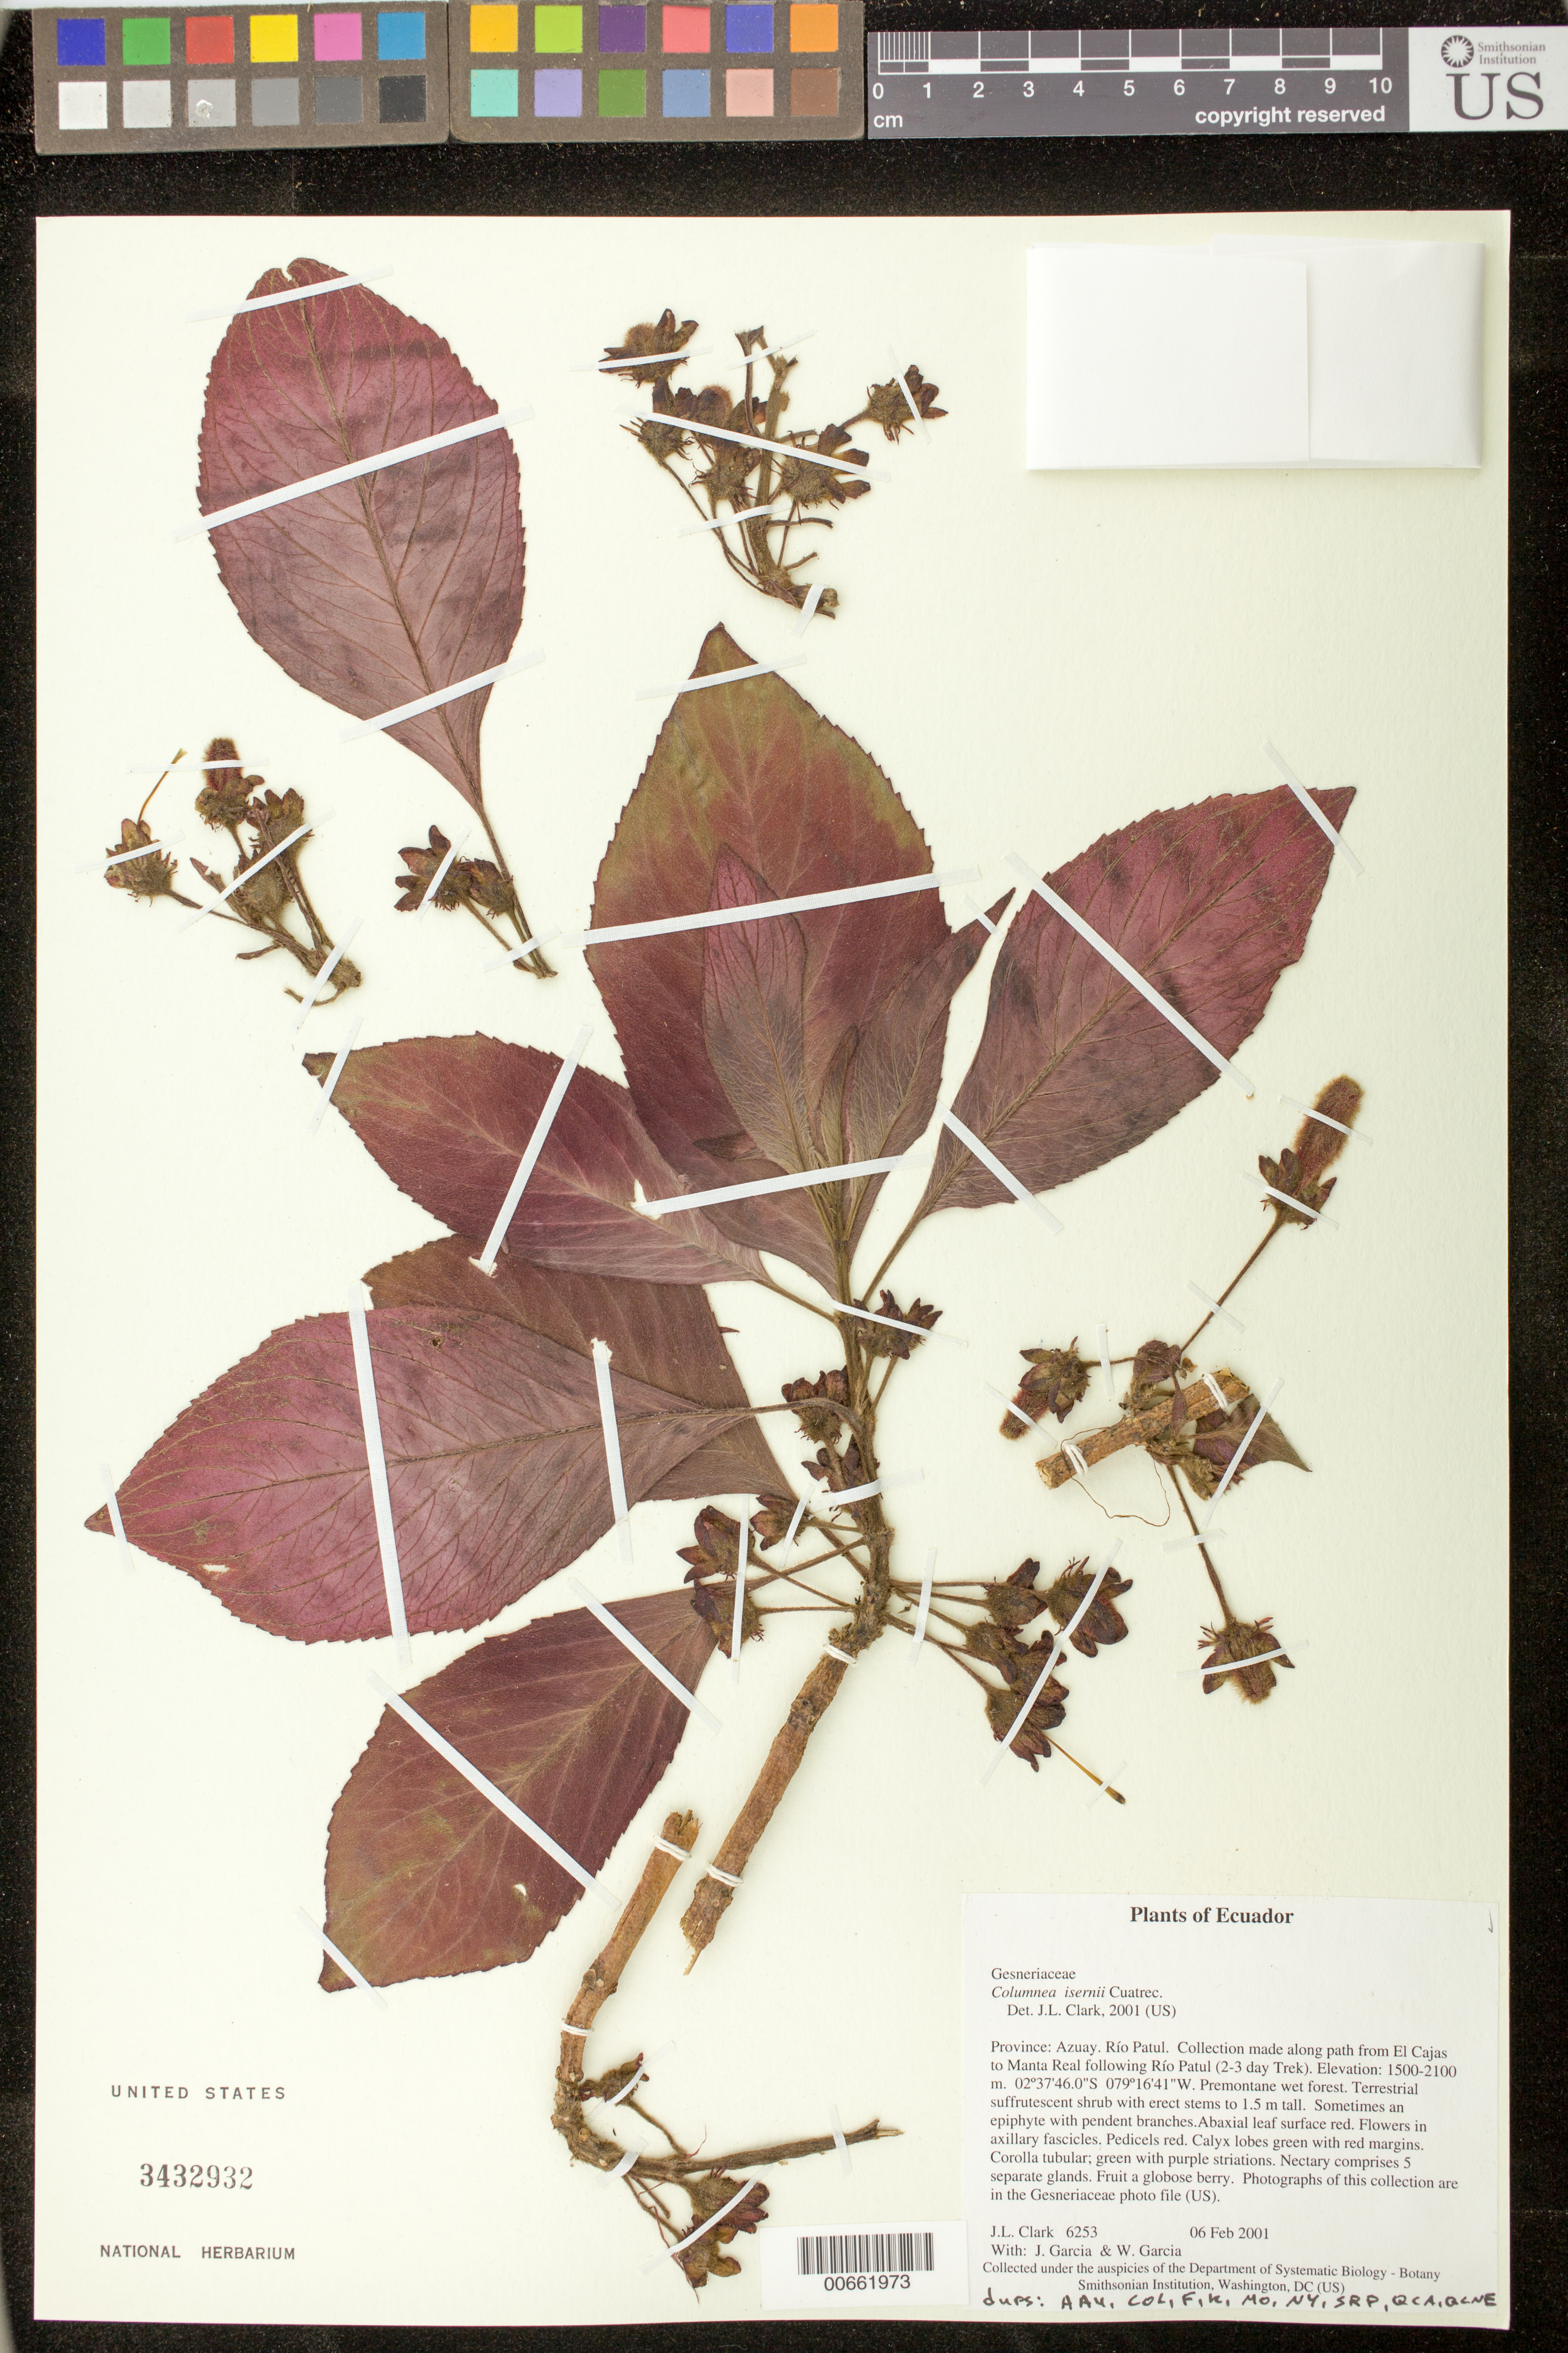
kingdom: Plantae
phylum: Tracheophyta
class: Magnoliopsida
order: Lamiales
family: Gesneriaceae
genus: Columnea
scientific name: Columnea isernii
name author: Cuatrec.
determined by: Clark, J. L., (SEL), The Marie Selby Botanical Garden (UNITED STATES)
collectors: J. L. Clark, J. Garcia & W. Garcia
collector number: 6253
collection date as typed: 06 Feb 2001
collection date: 2001-02-06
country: Ecuador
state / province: Azuay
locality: Río Patul. Collection made along path from El Cajas to Manta Real following Río Patul (2-3 day Trek).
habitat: Premontane wet forest.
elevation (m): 1500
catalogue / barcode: US 3432932